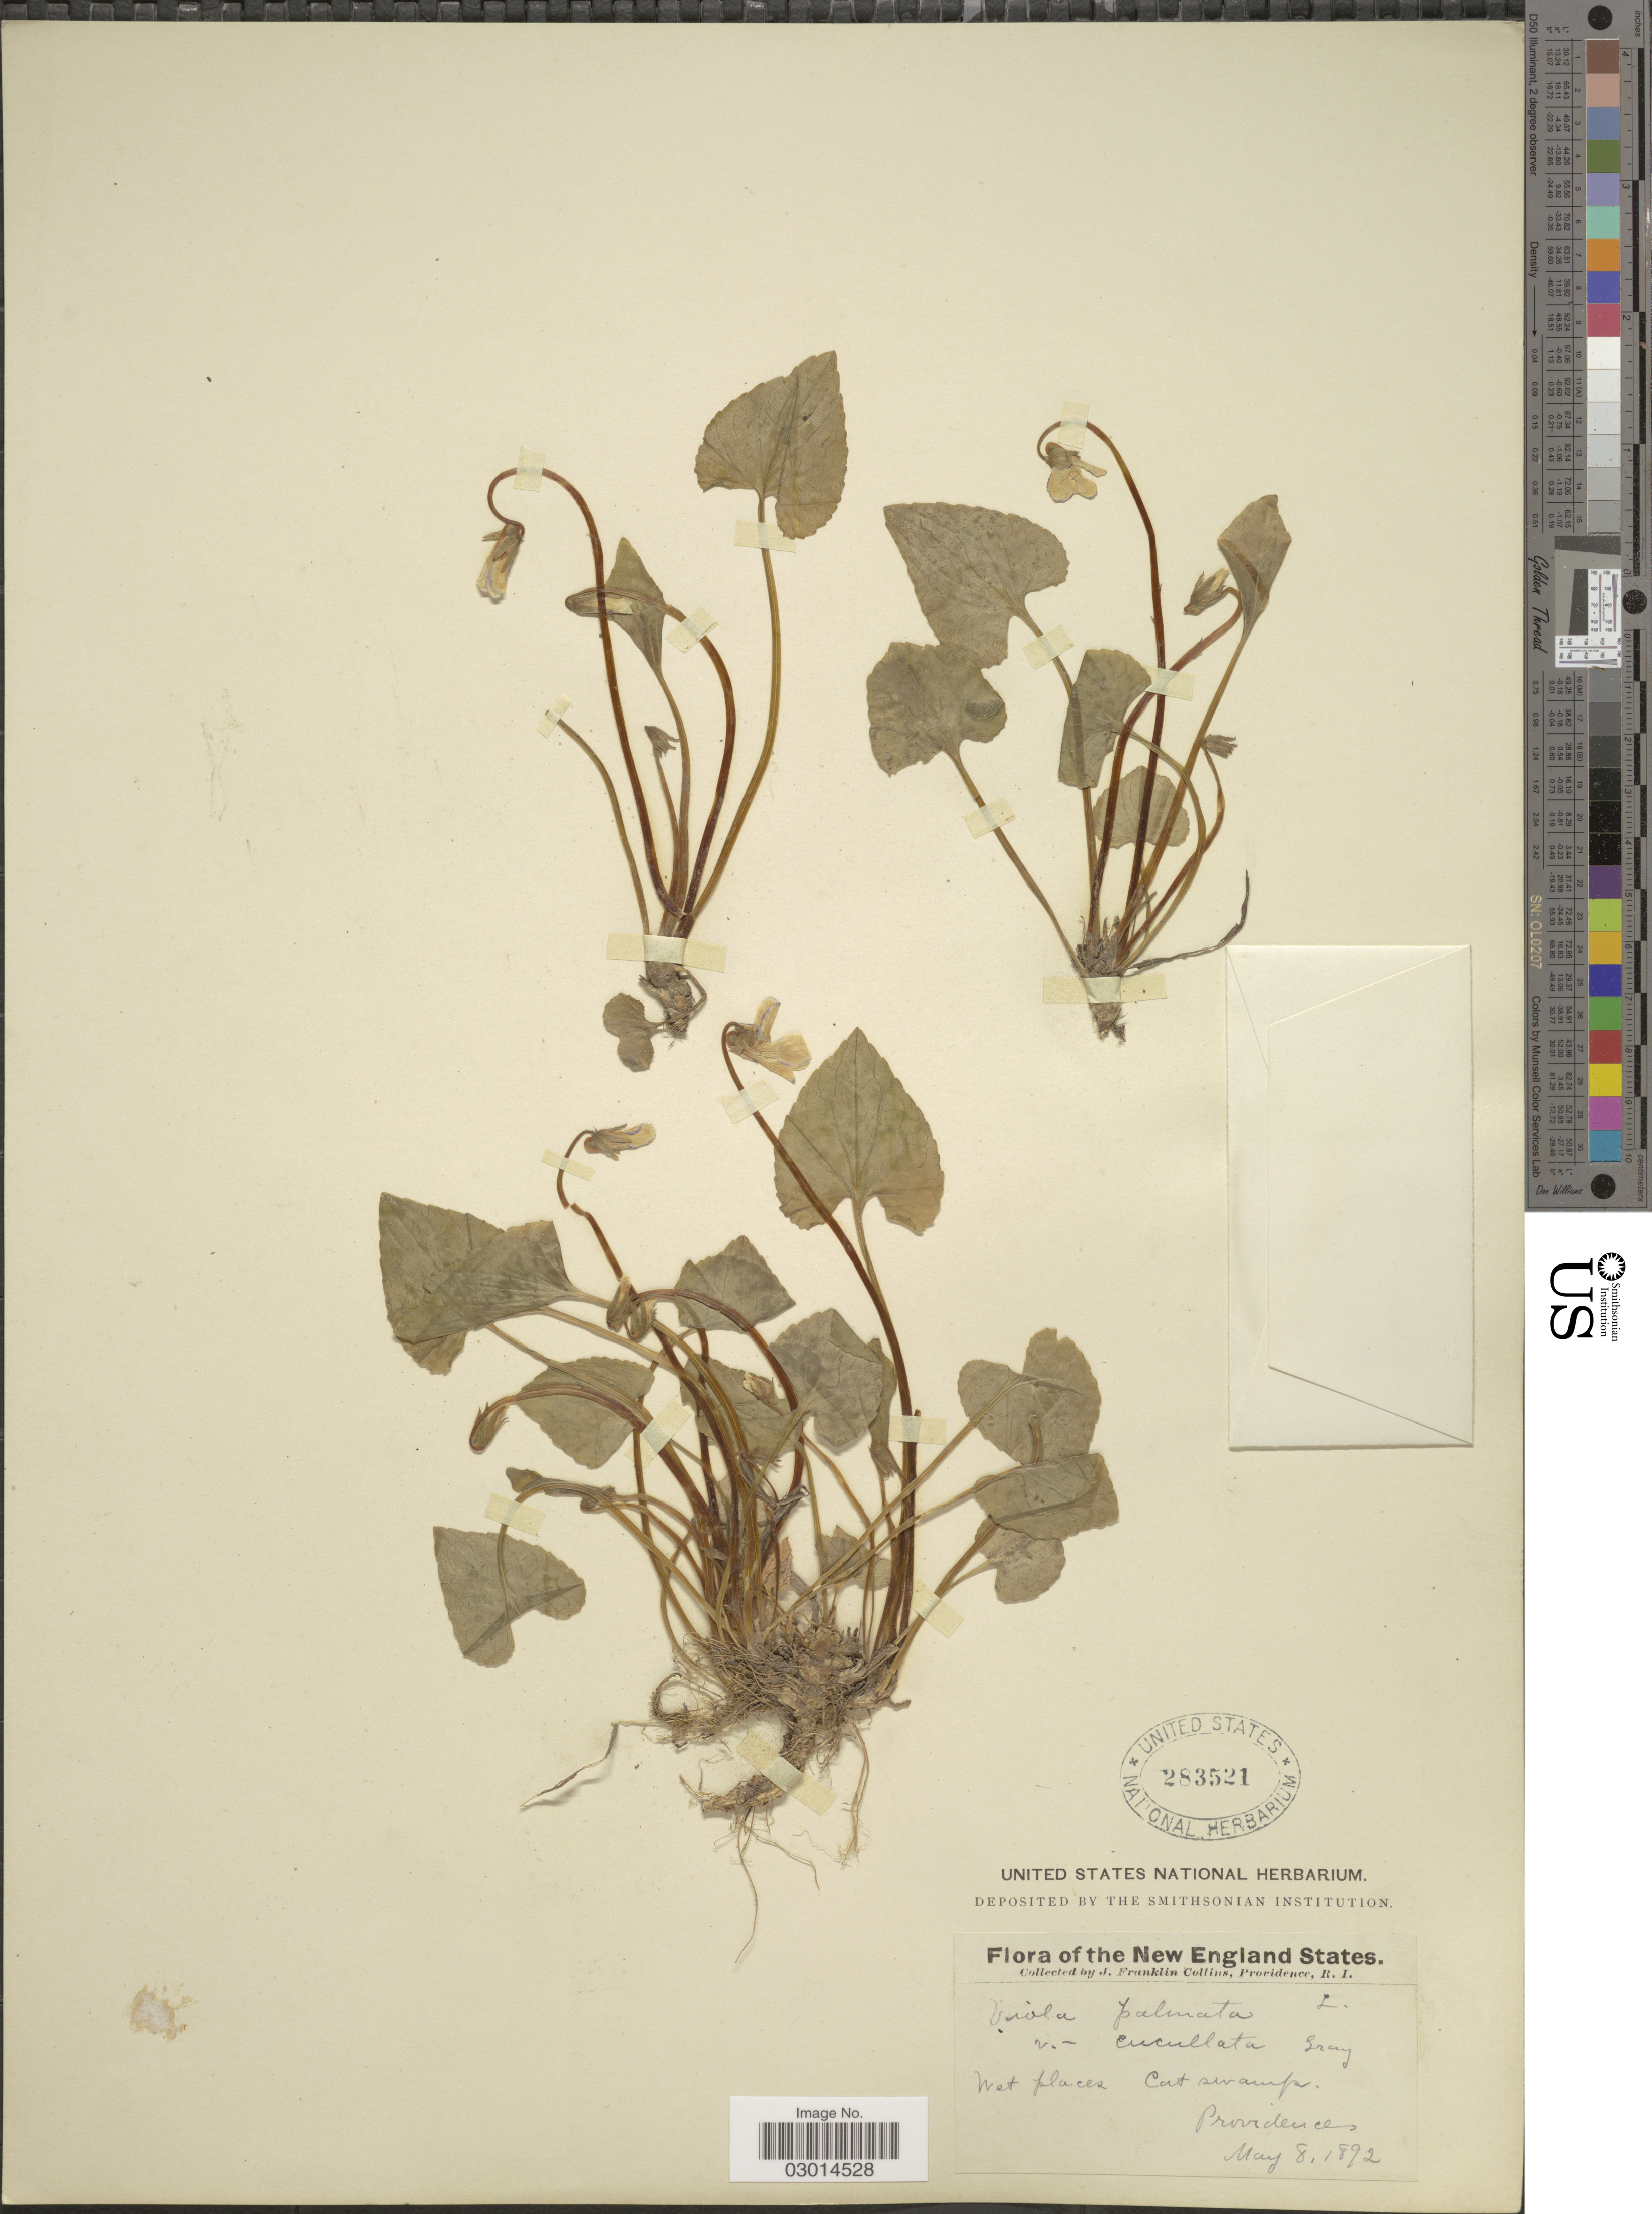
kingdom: Plantae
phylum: Tracheophyta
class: Magnoliopsida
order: Malpighiales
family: Violaceae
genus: Viola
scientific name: Viola cucullata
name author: Aiton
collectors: J. Collins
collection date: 1892-05-08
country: United States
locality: New England States, Cat swamp, Providences.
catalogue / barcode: US 283521